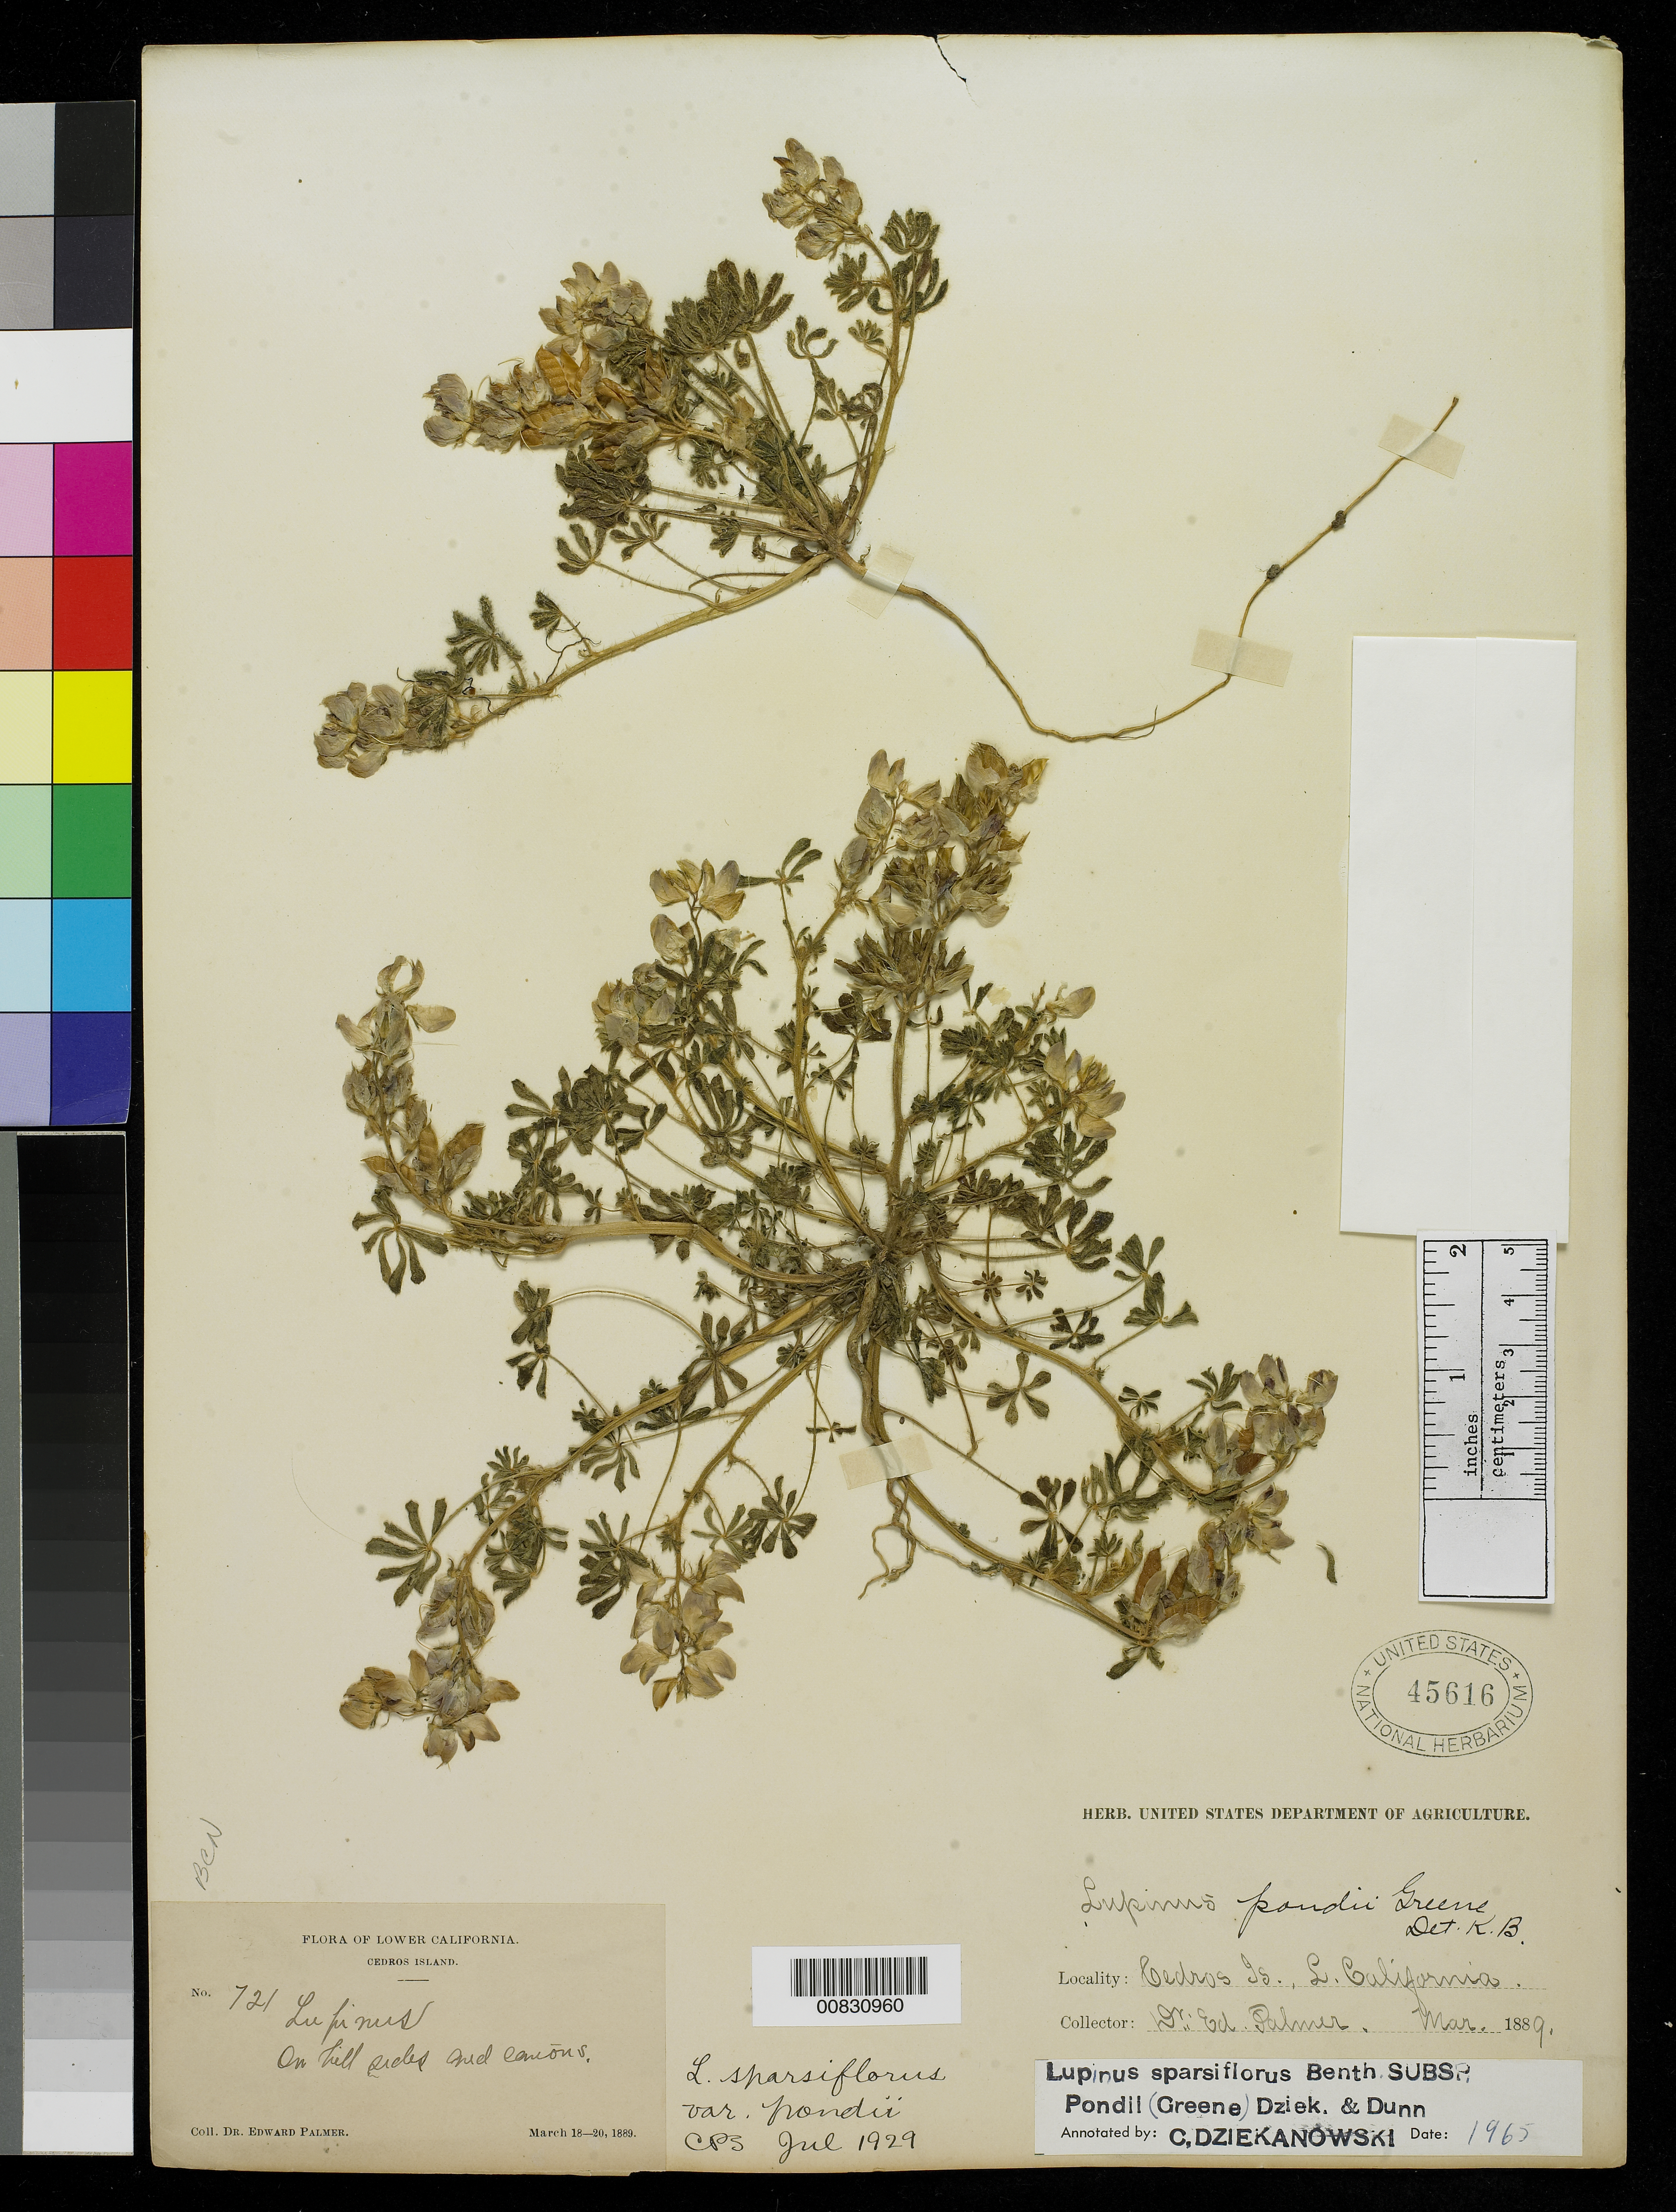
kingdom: Plantae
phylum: Tracheophyta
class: Magnoliopsida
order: Fabales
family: Fabaceae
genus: Lupinus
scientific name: Lupinus sparsiflorus subsp. pondii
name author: Benth.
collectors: E. Palmer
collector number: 721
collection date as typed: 18 Mar 1889 to 20 Mar 1889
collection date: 1889-03-18/1889-03-20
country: Mexico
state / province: Baja California Norte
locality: Cedros Island, Baja California. Hill sides and cañons.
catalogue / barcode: US 45616